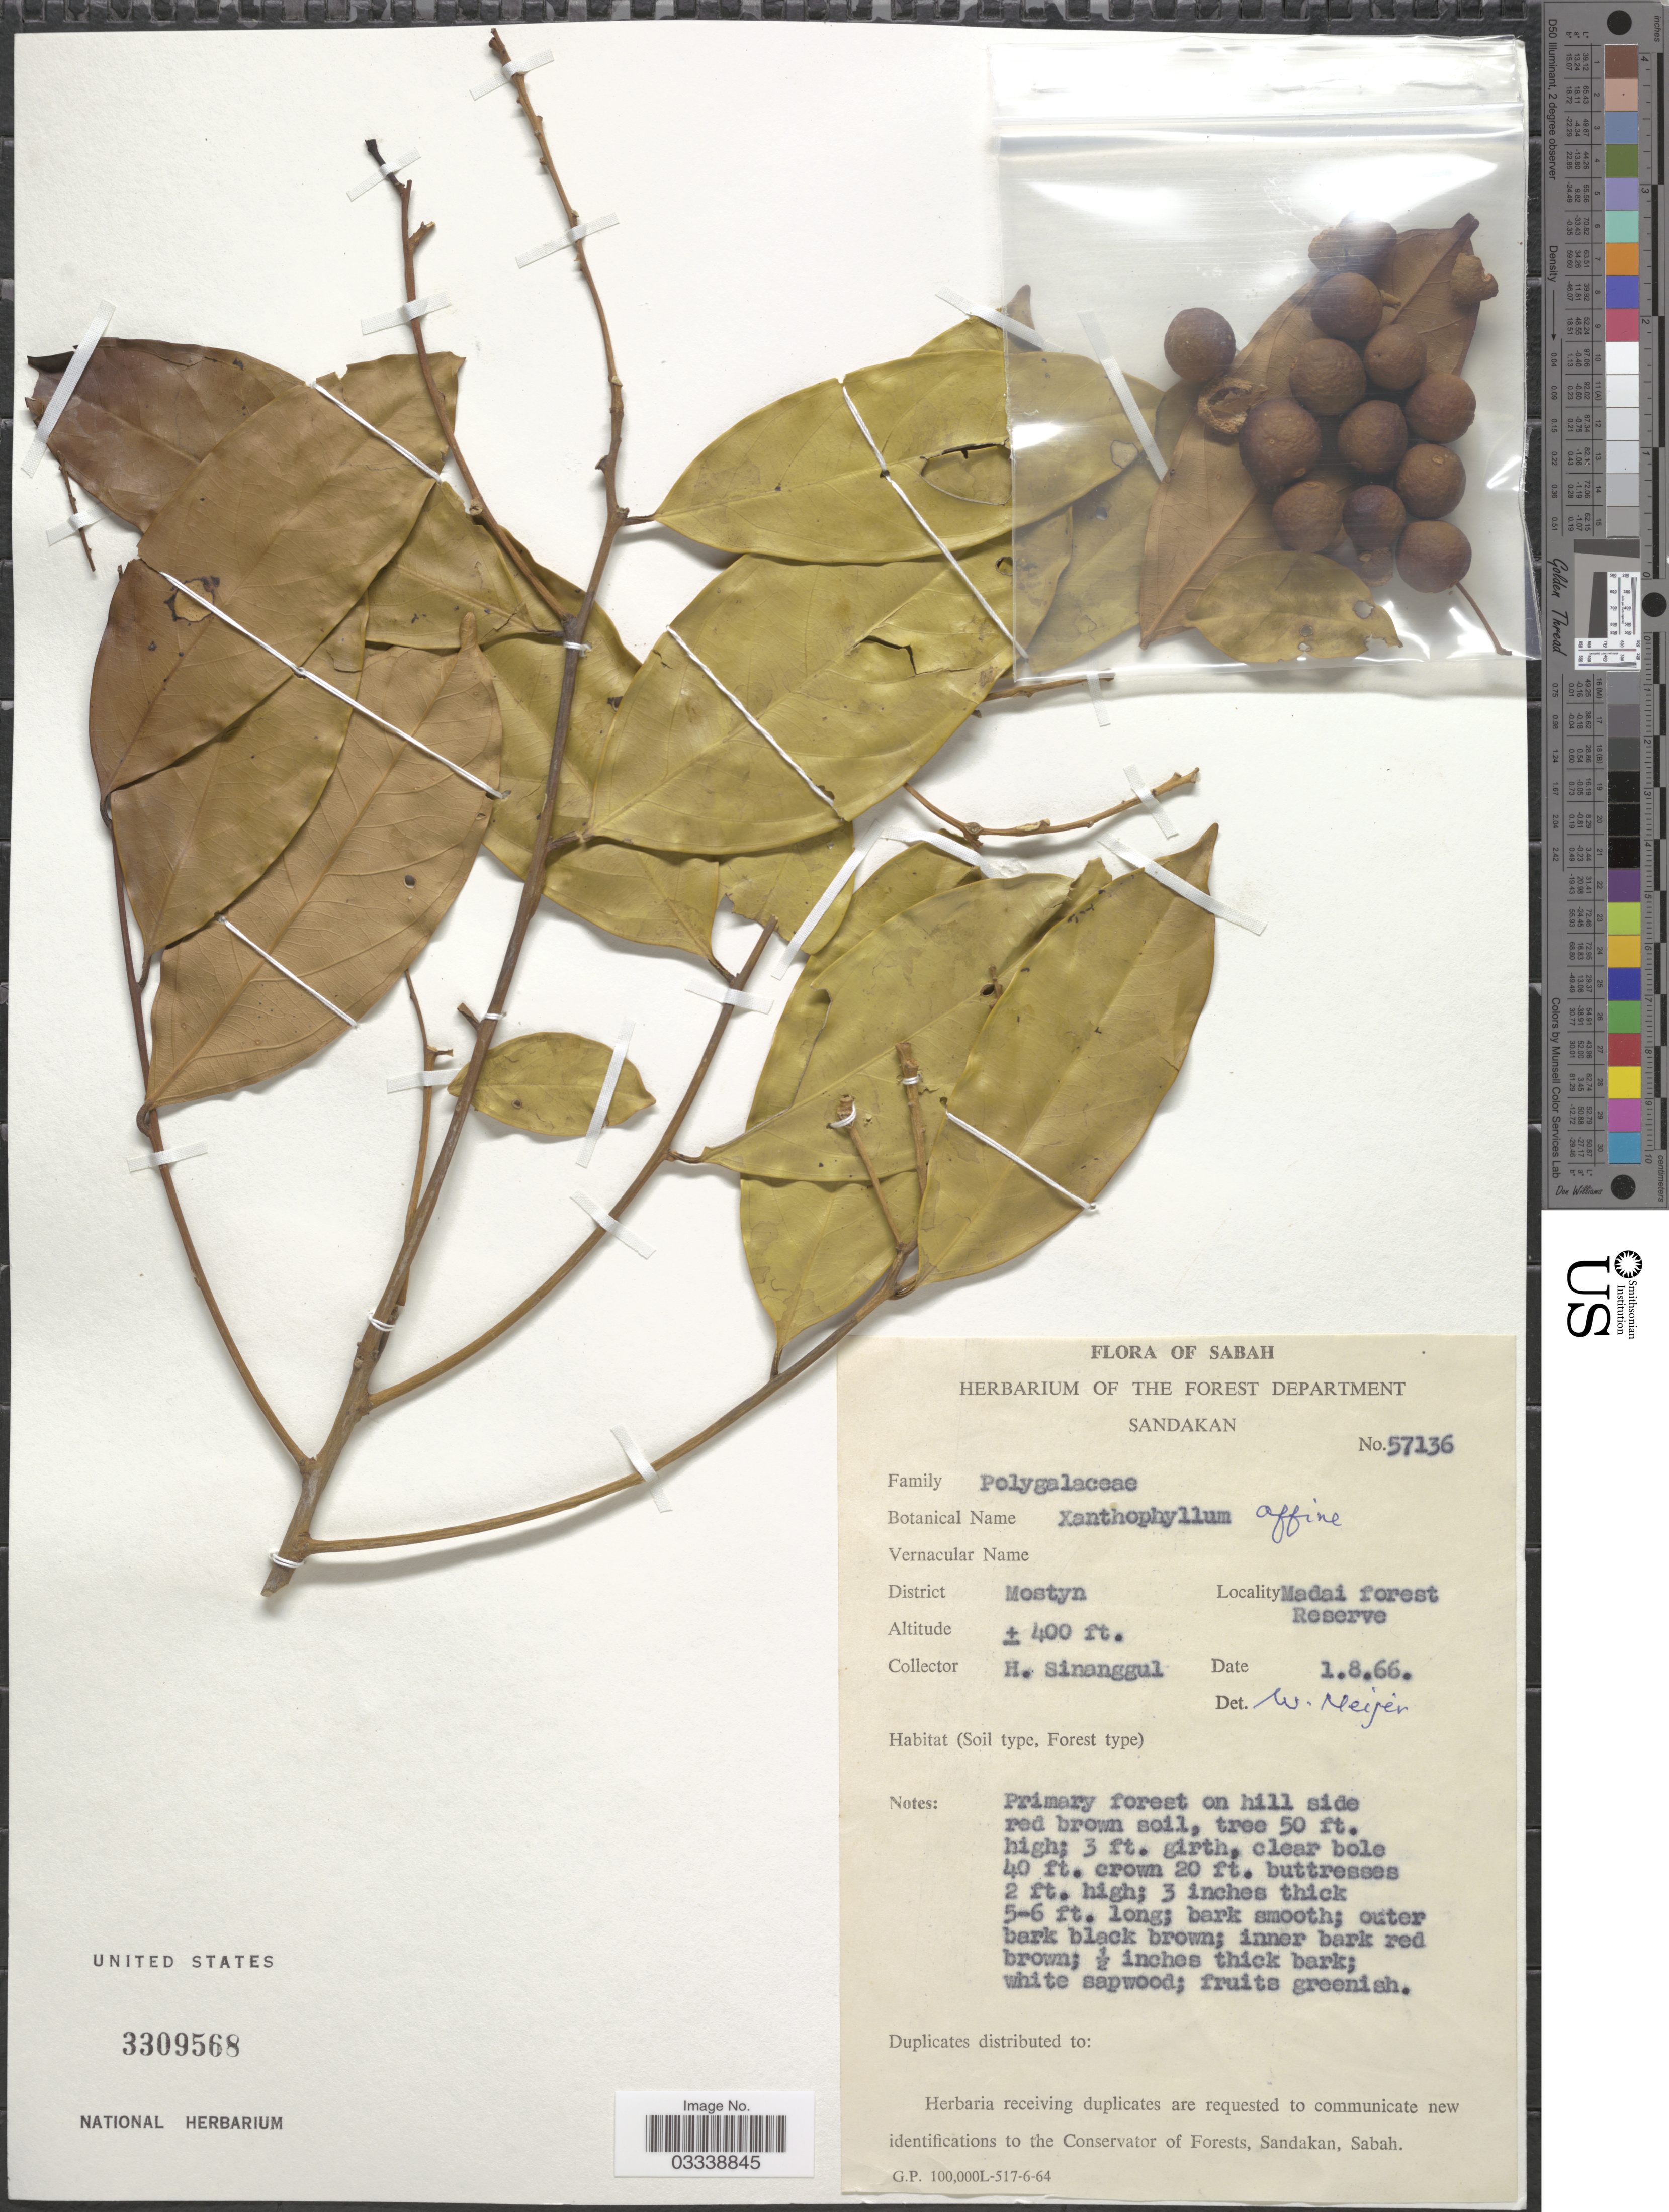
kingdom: Plantae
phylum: Tracheophyta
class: Magnoliopsida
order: Fabales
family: Polygalaceae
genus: Xanthophyllum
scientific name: Xanthophyllum affine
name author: Korth. ex Miq.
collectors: H. Sinanggul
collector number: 57136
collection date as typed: Transcribed d/m/y: 1/8/66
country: Malaysia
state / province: Sabah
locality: District Mostyn. Madai forest Reserve.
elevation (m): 122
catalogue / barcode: US 3309568